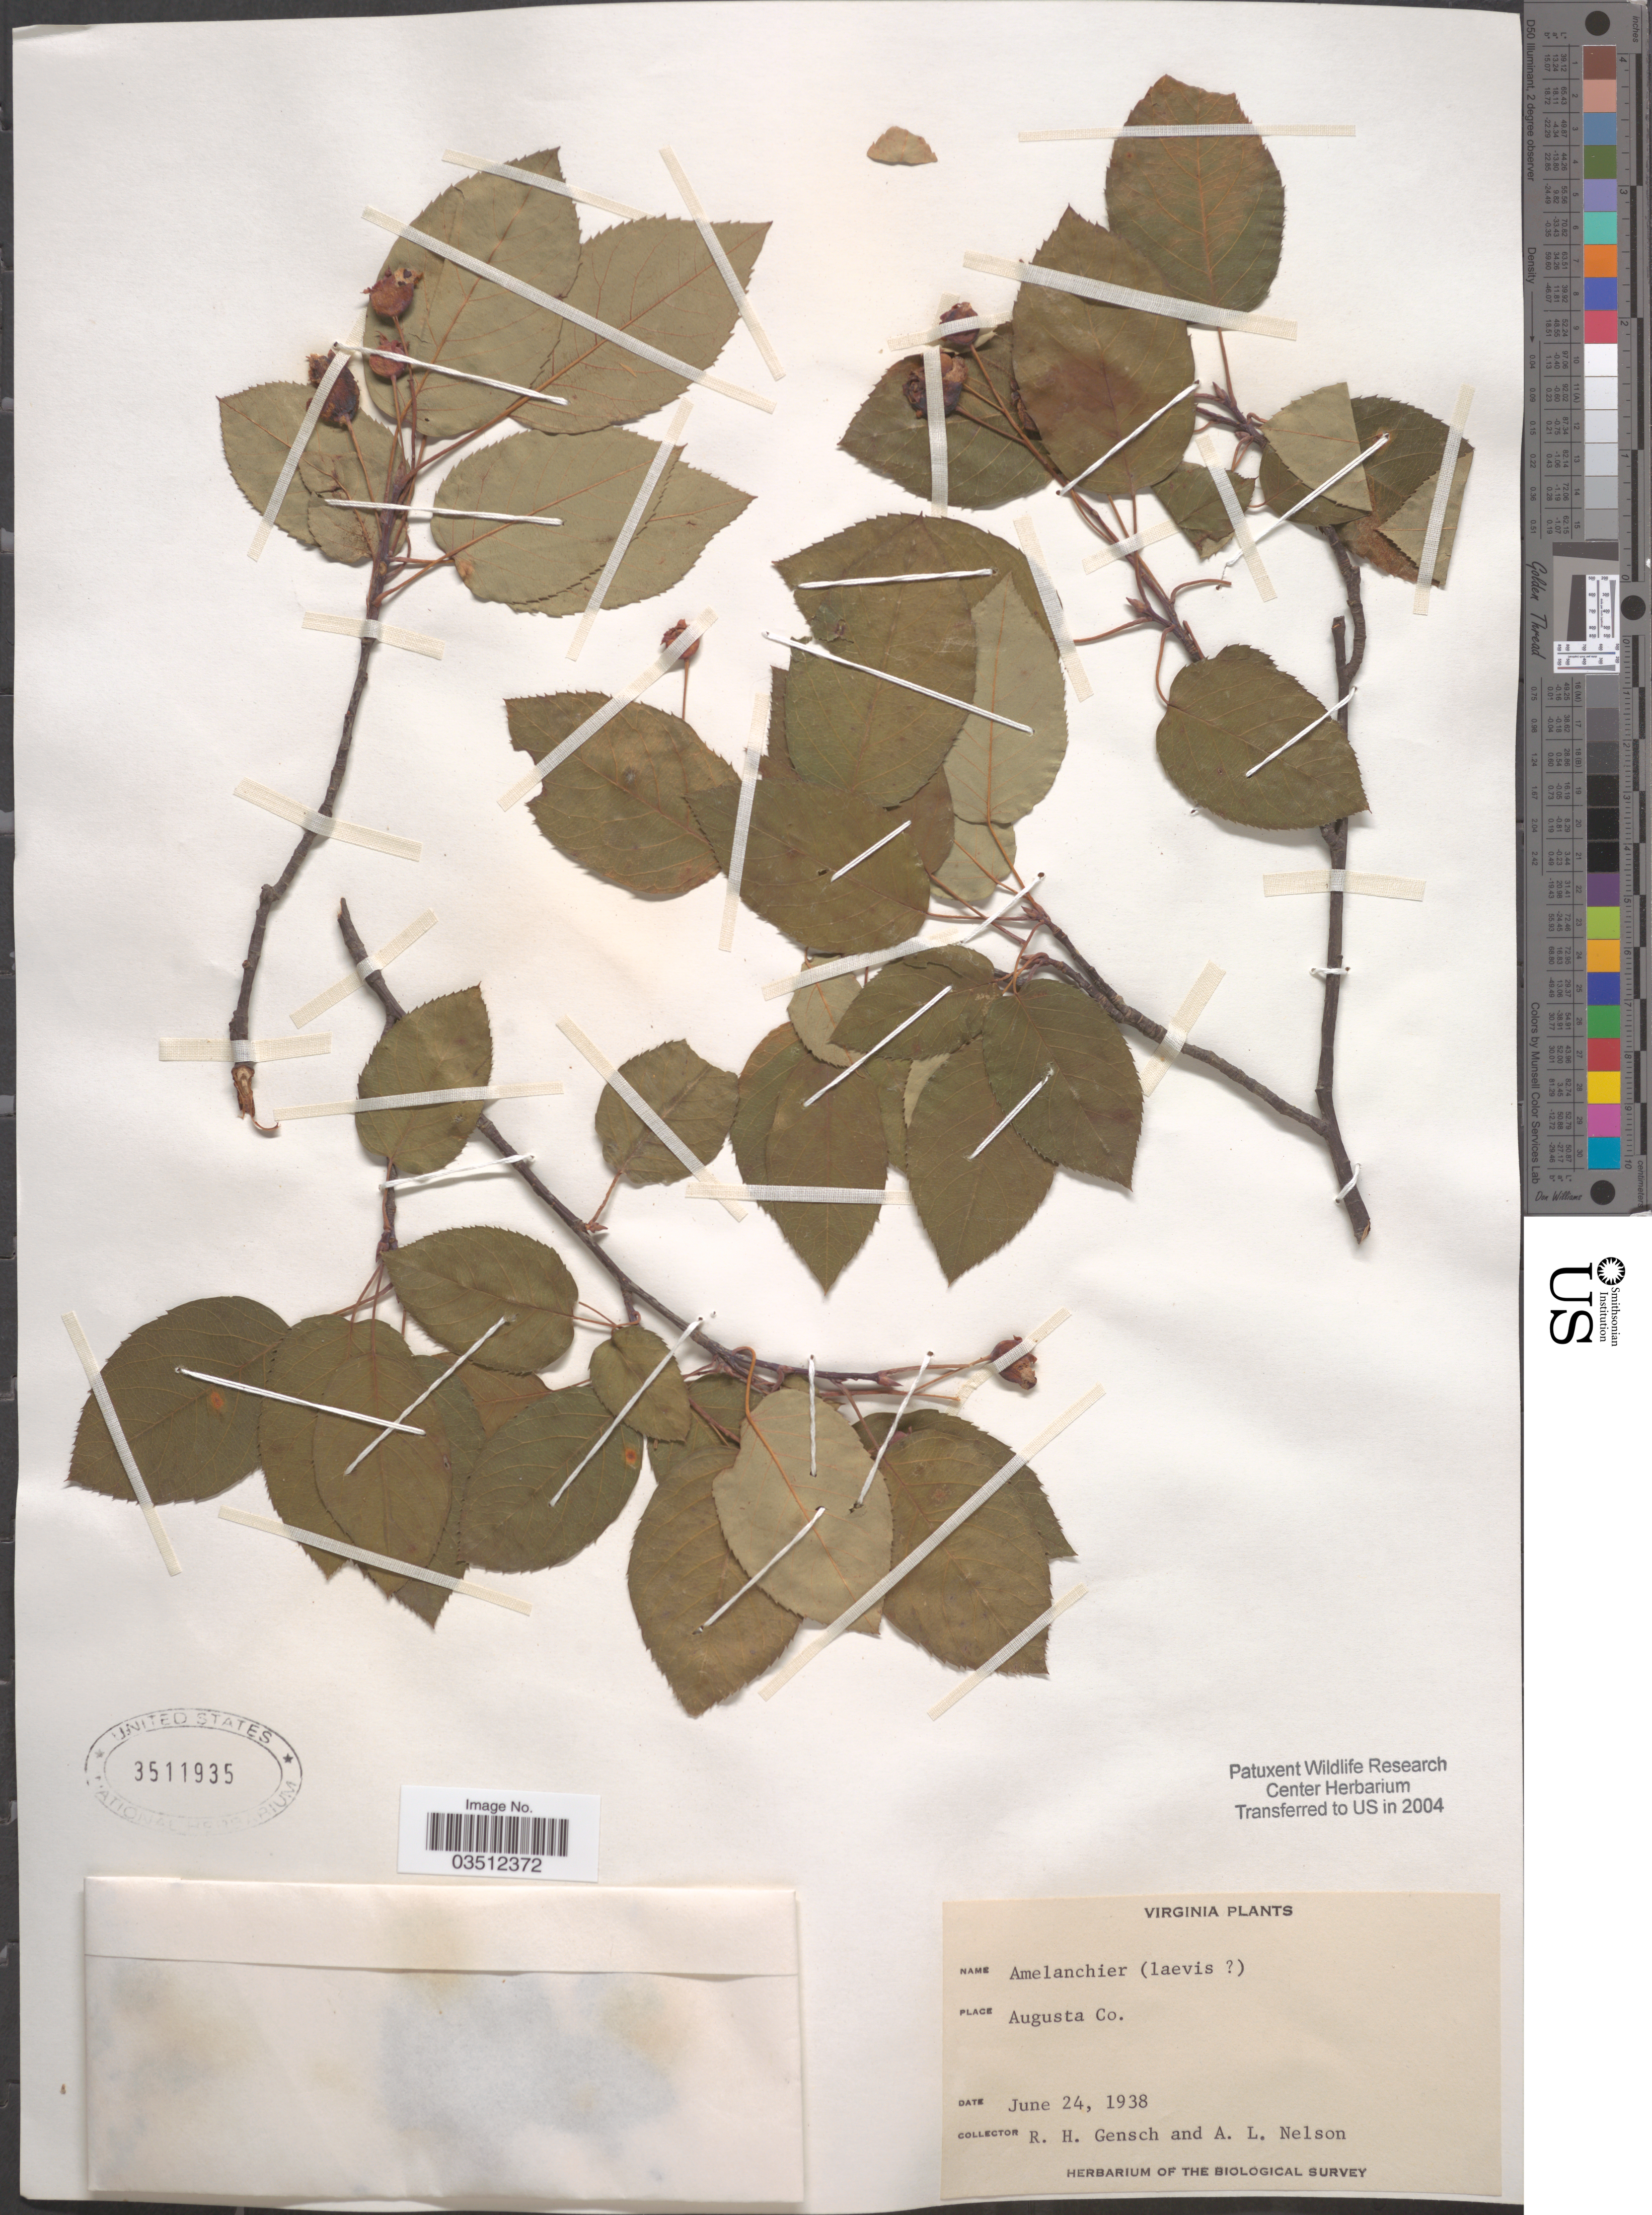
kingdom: Plantae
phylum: Tracheophyta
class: Magnoliopsida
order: Rosales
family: Rosaceae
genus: Amelanchier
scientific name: Amelanchier laevis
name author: Wiegand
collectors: R. Gensch & A. L. Nelson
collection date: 1938-06-24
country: United States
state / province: Virginia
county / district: Augusta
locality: Augusta Co.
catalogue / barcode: US 3511935